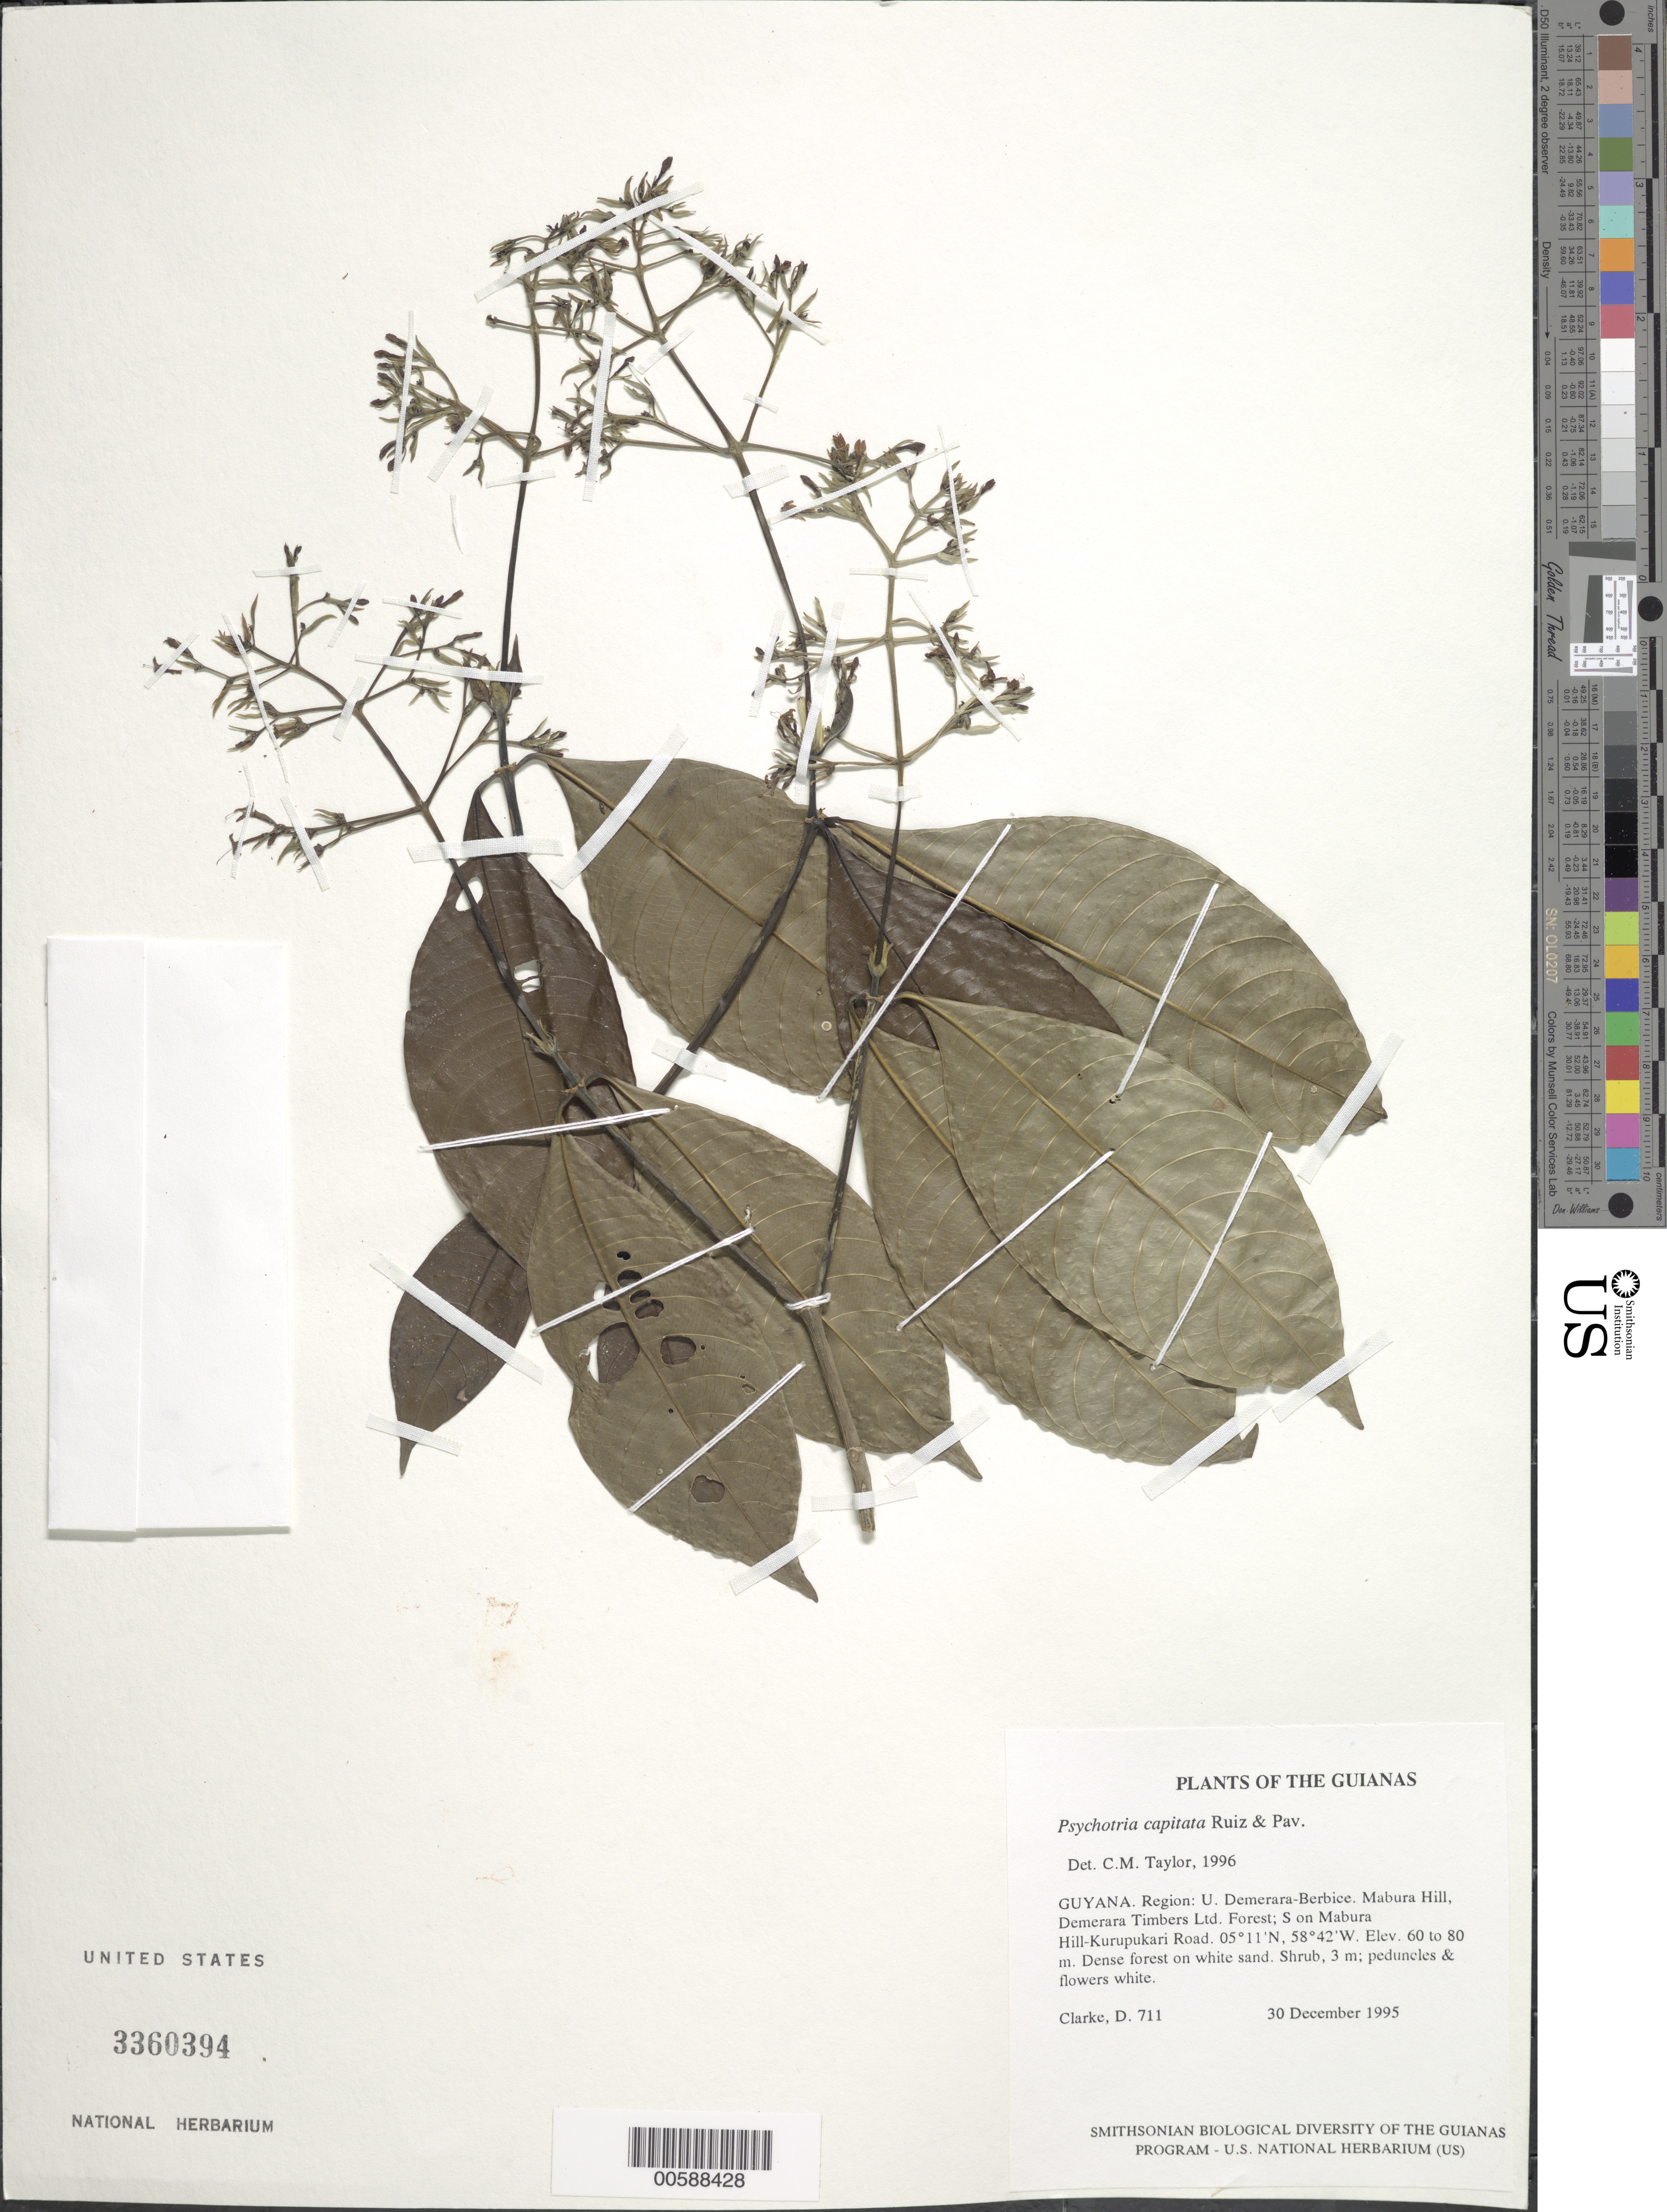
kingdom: Plantae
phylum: Tracheophyta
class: Magnoliopsida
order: Gentianales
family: Rubiaceae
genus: Palicourea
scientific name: Palicourea violacea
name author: (Aubl.) A. Rich.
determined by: Kirkbride, J. H., Jr.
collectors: H. D. Clarke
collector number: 711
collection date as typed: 30 December 1995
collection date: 1995-12-30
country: Guyana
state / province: U. Demerara-Berbice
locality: Mabura Hill, Demerara Timbers Ltd. Forest; S on Mabura Hill-Kurupukari Road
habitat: Dense forest on white sand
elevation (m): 60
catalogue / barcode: US 3360394